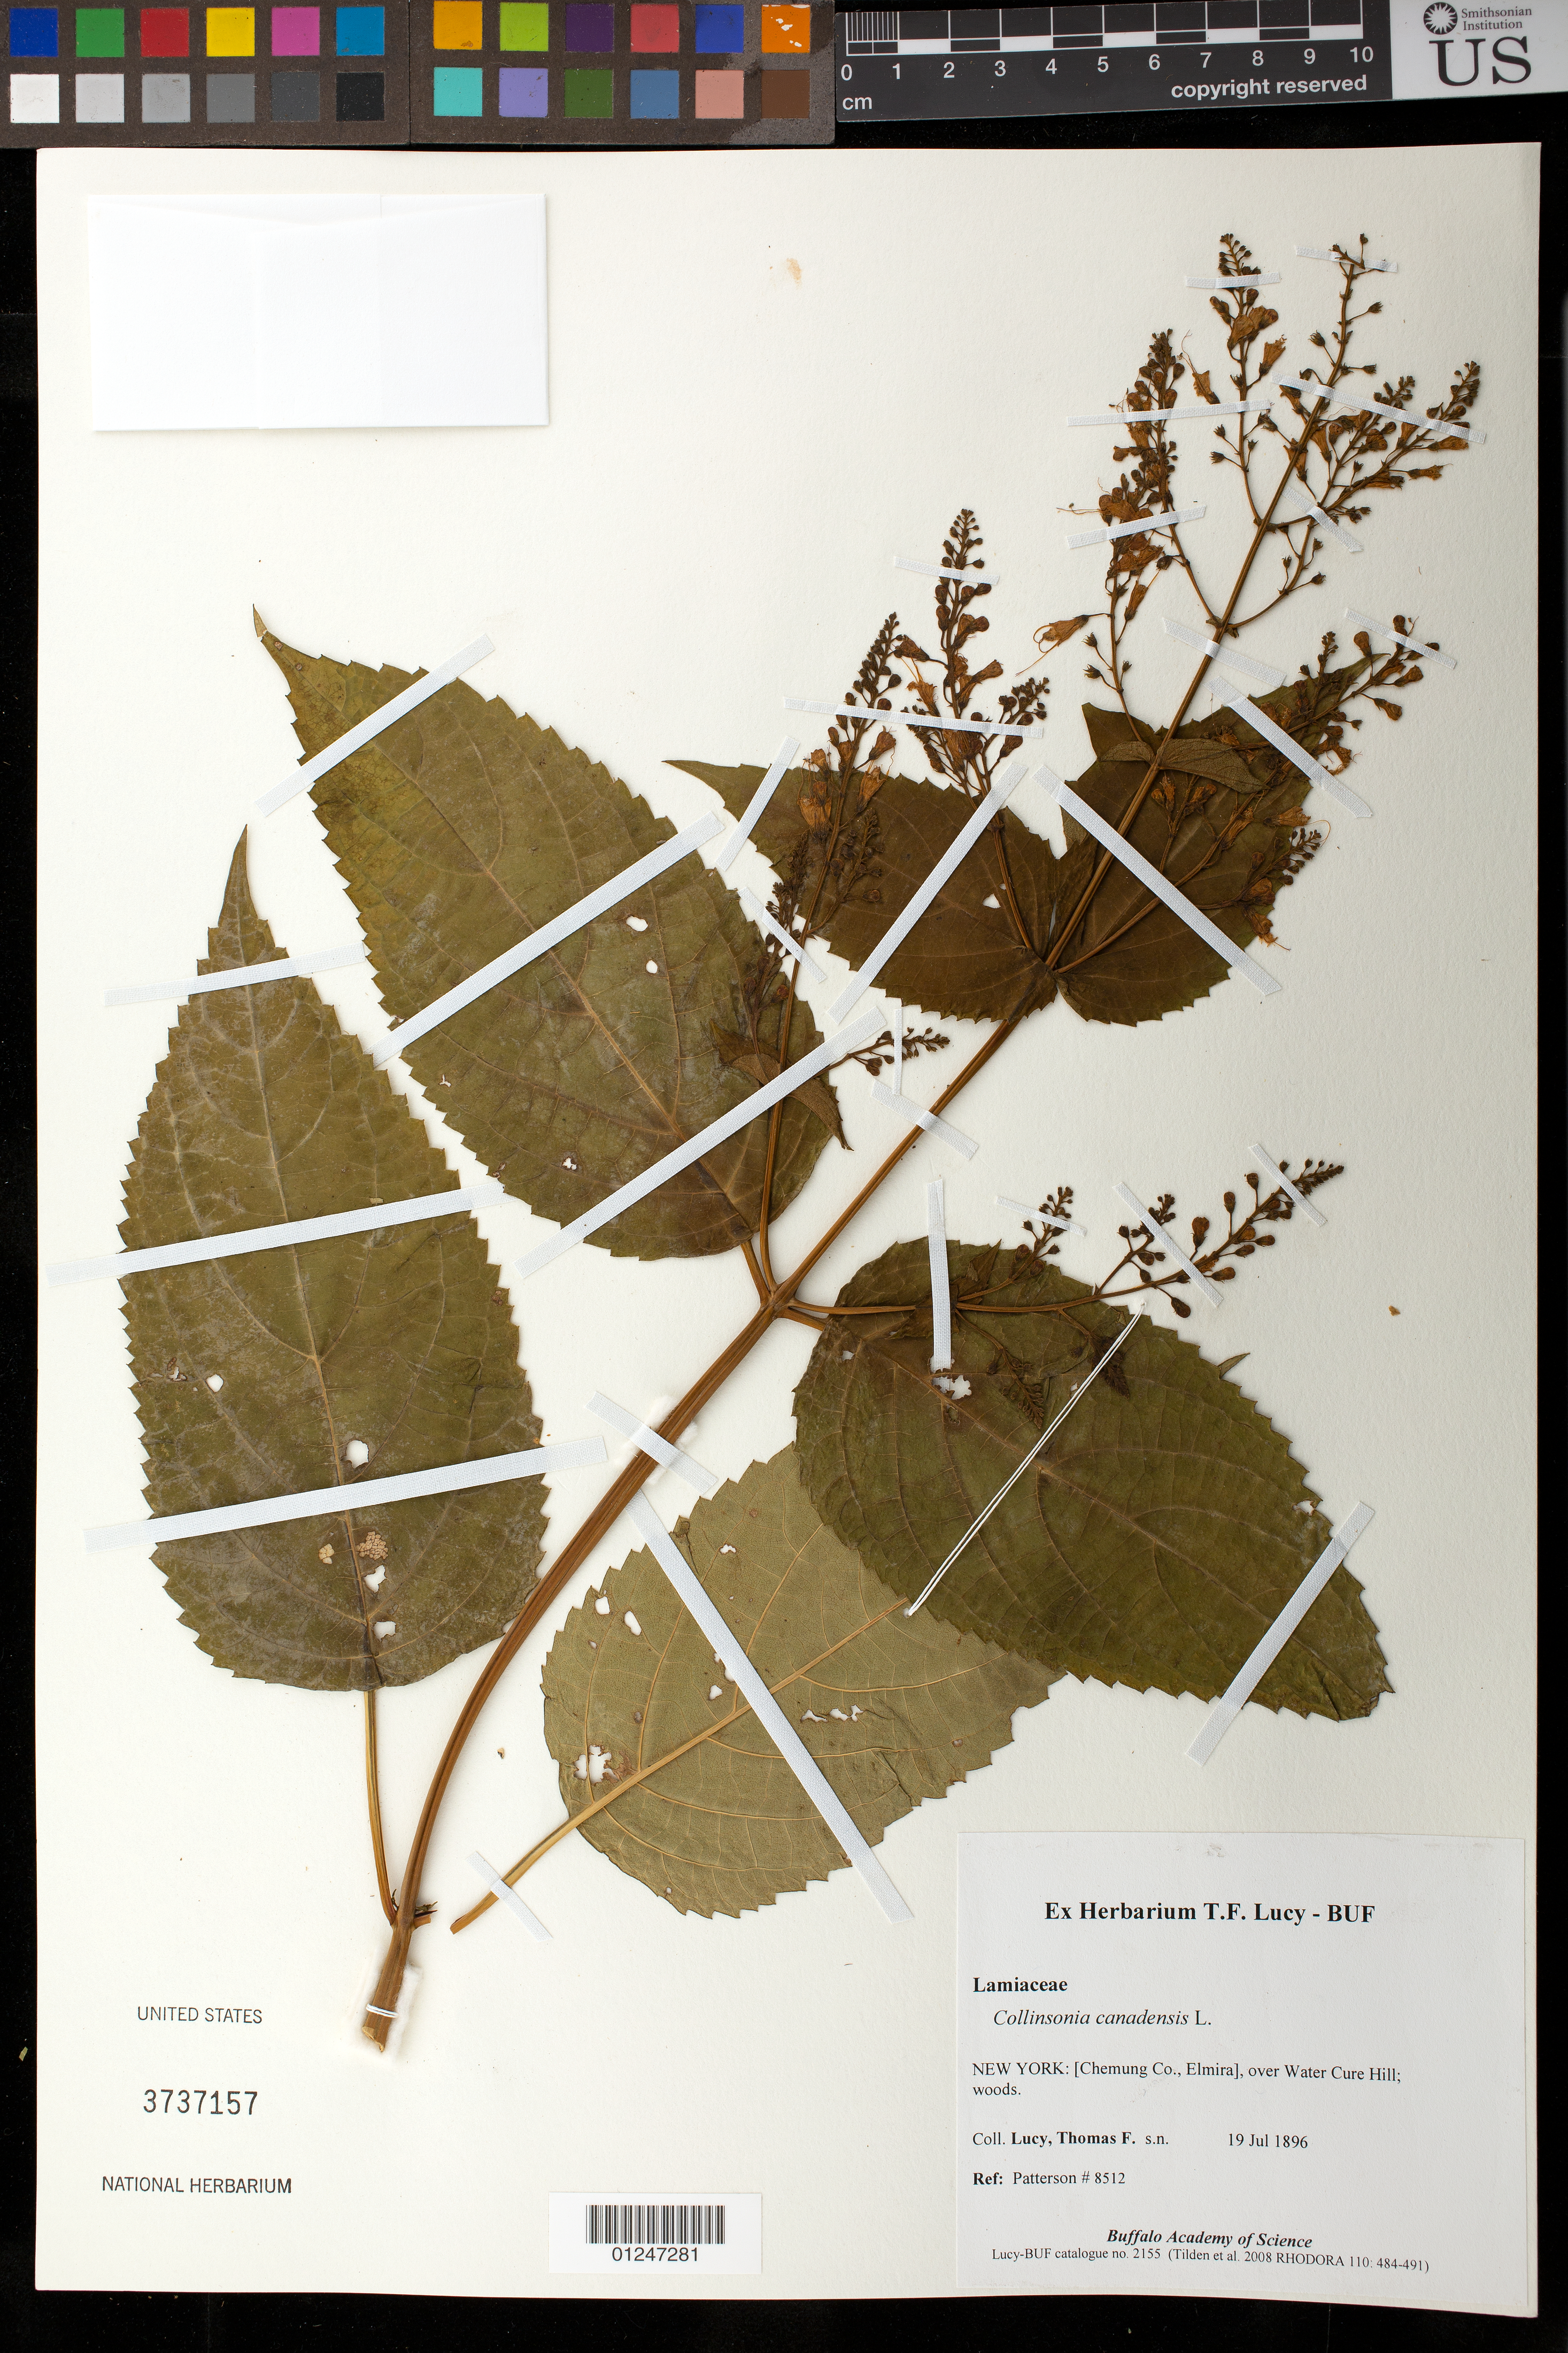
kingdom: Plantae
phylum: Tracheophyta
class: Magnoliopsida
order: Lamiales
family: Lamiaceae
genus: Collinsonia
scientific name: Collinsonia canadensis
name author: L.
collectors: T. Lucy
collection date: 1896-07-19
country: United States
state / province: New York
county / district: Chemung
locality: Elmira, over Water Cure Hill.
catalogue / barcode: US 3737157